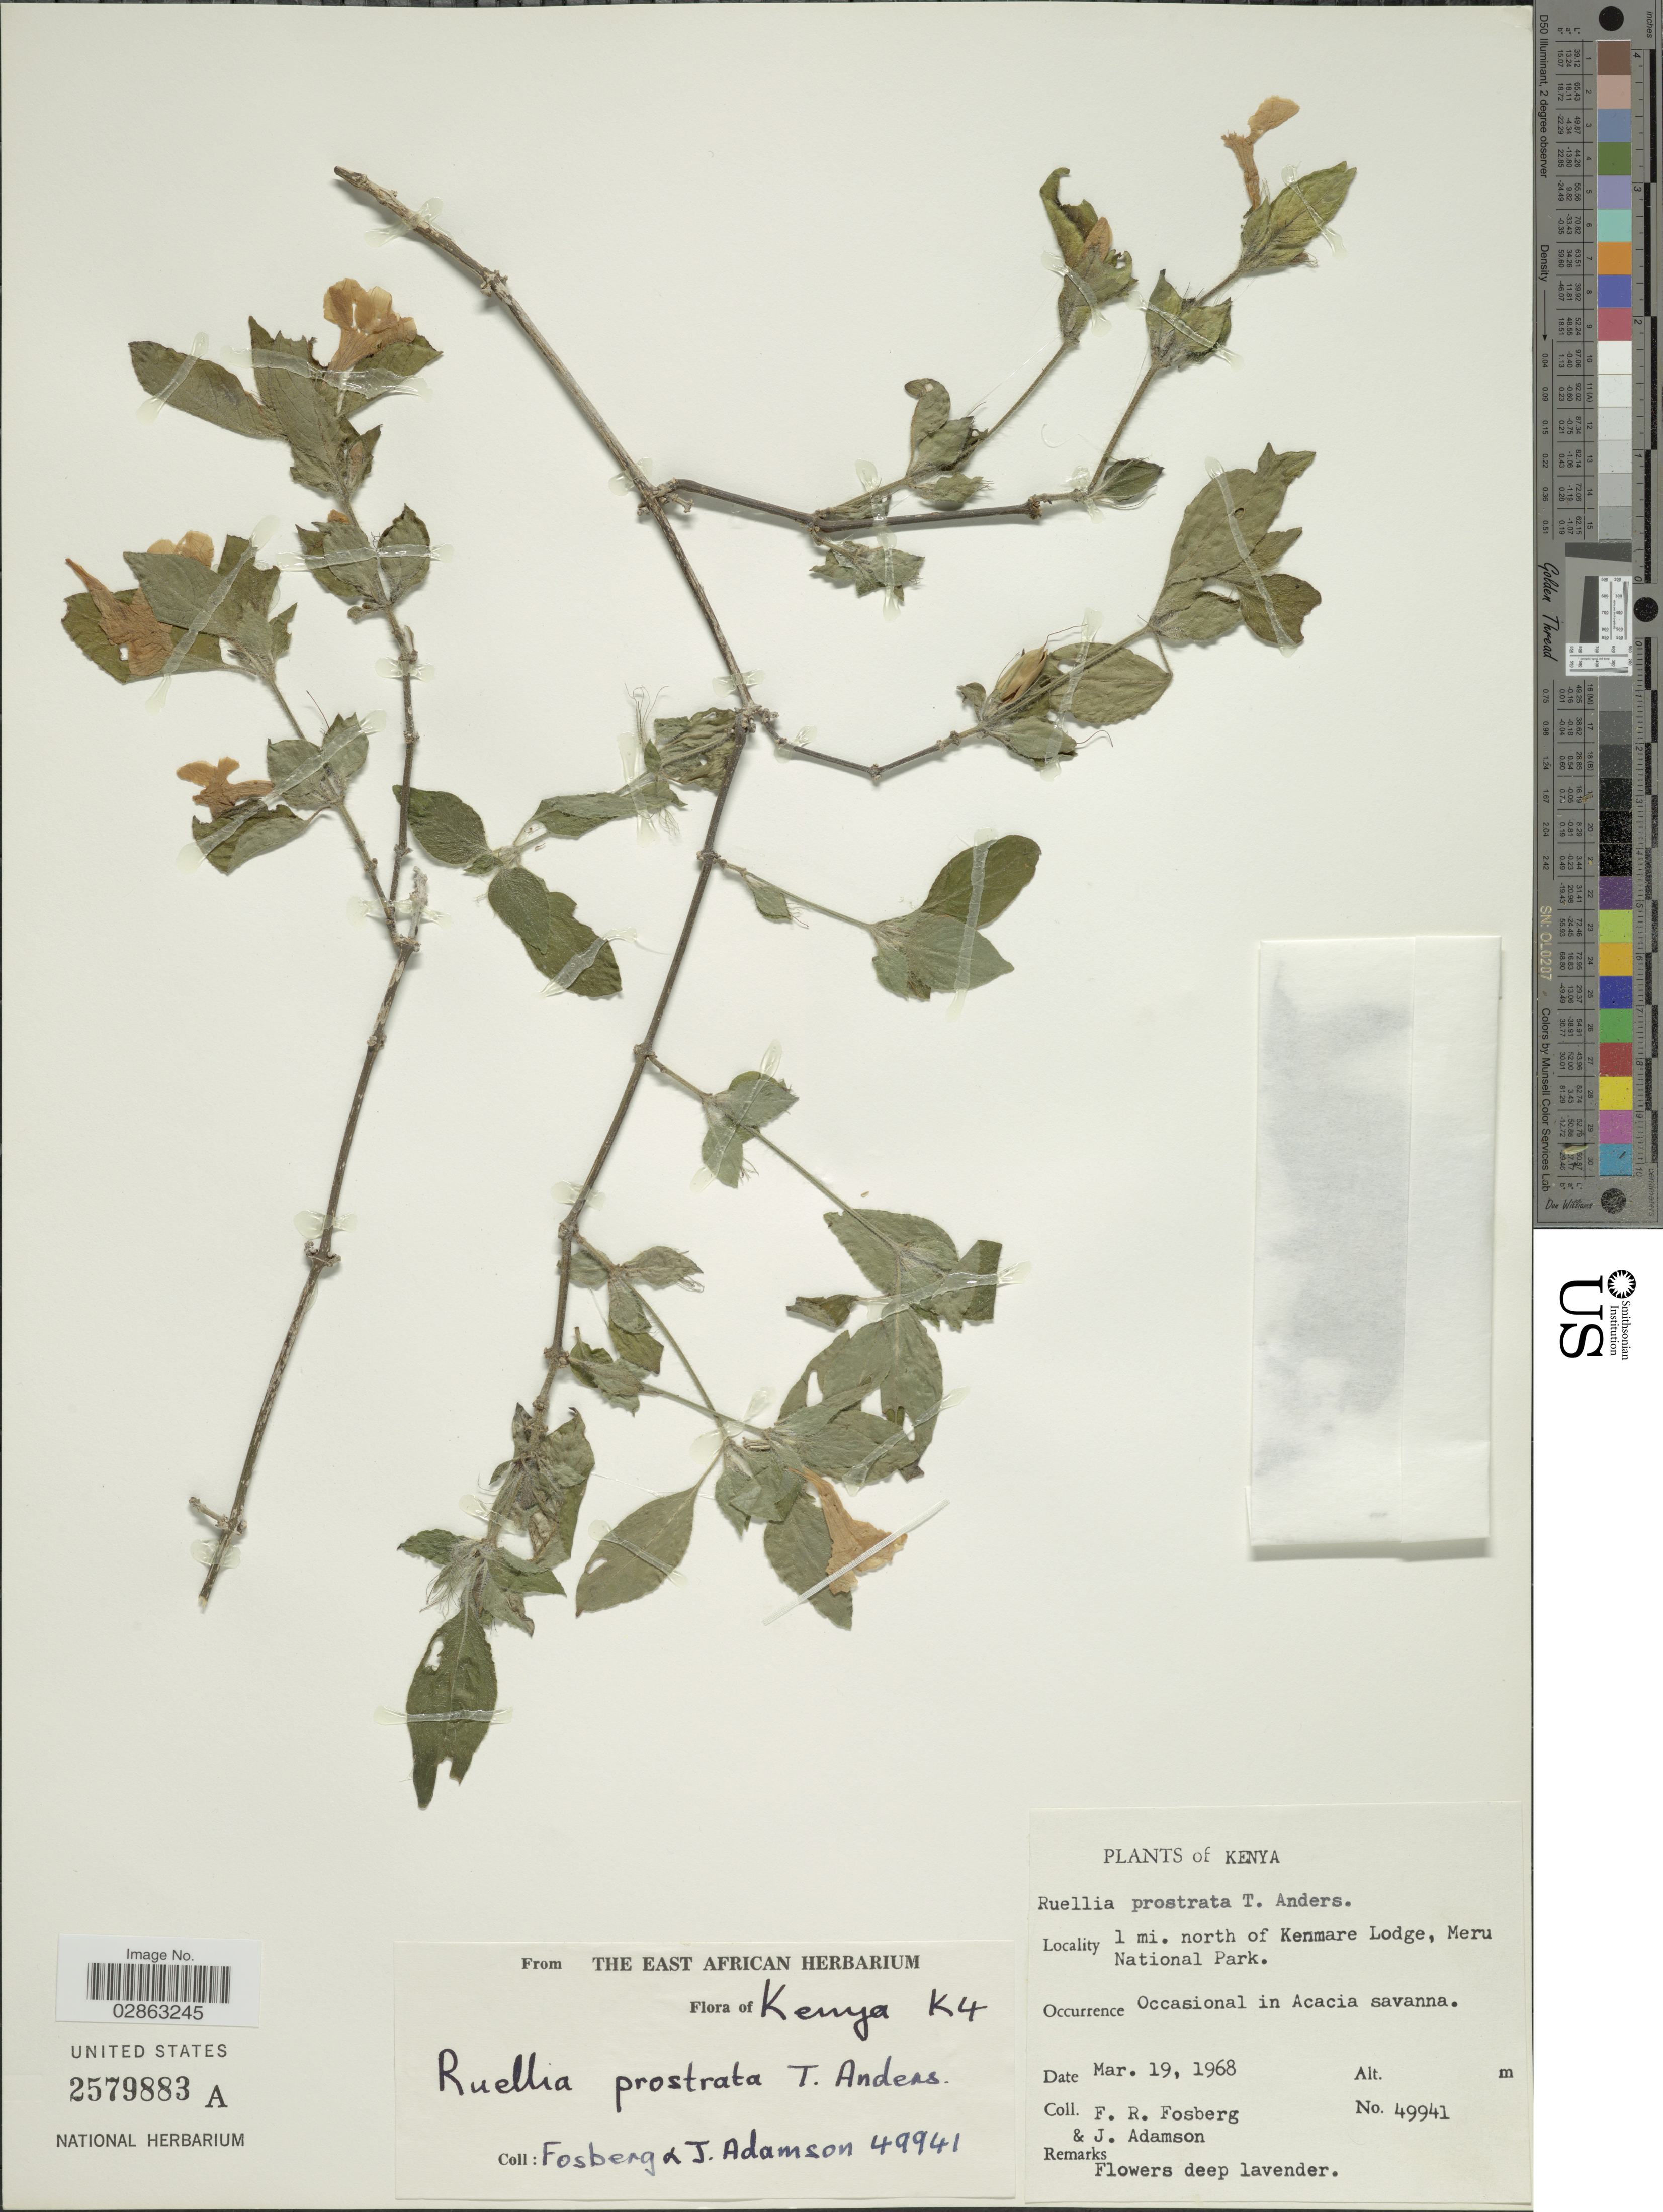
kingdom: Plantae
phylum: Tracheophyta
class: Magnoliopsida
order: Lamiales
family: Acanthaceae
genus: Ruellia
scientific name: Ruellia prostrata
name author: Poir.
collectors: F. R. Fosberg & J. Adamson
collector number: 49941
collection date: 1968-03-19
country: Kenya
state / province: Meru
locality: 1 mi. north of Kenmare Lodge, Meru National Park.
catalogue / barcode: US 2579883A